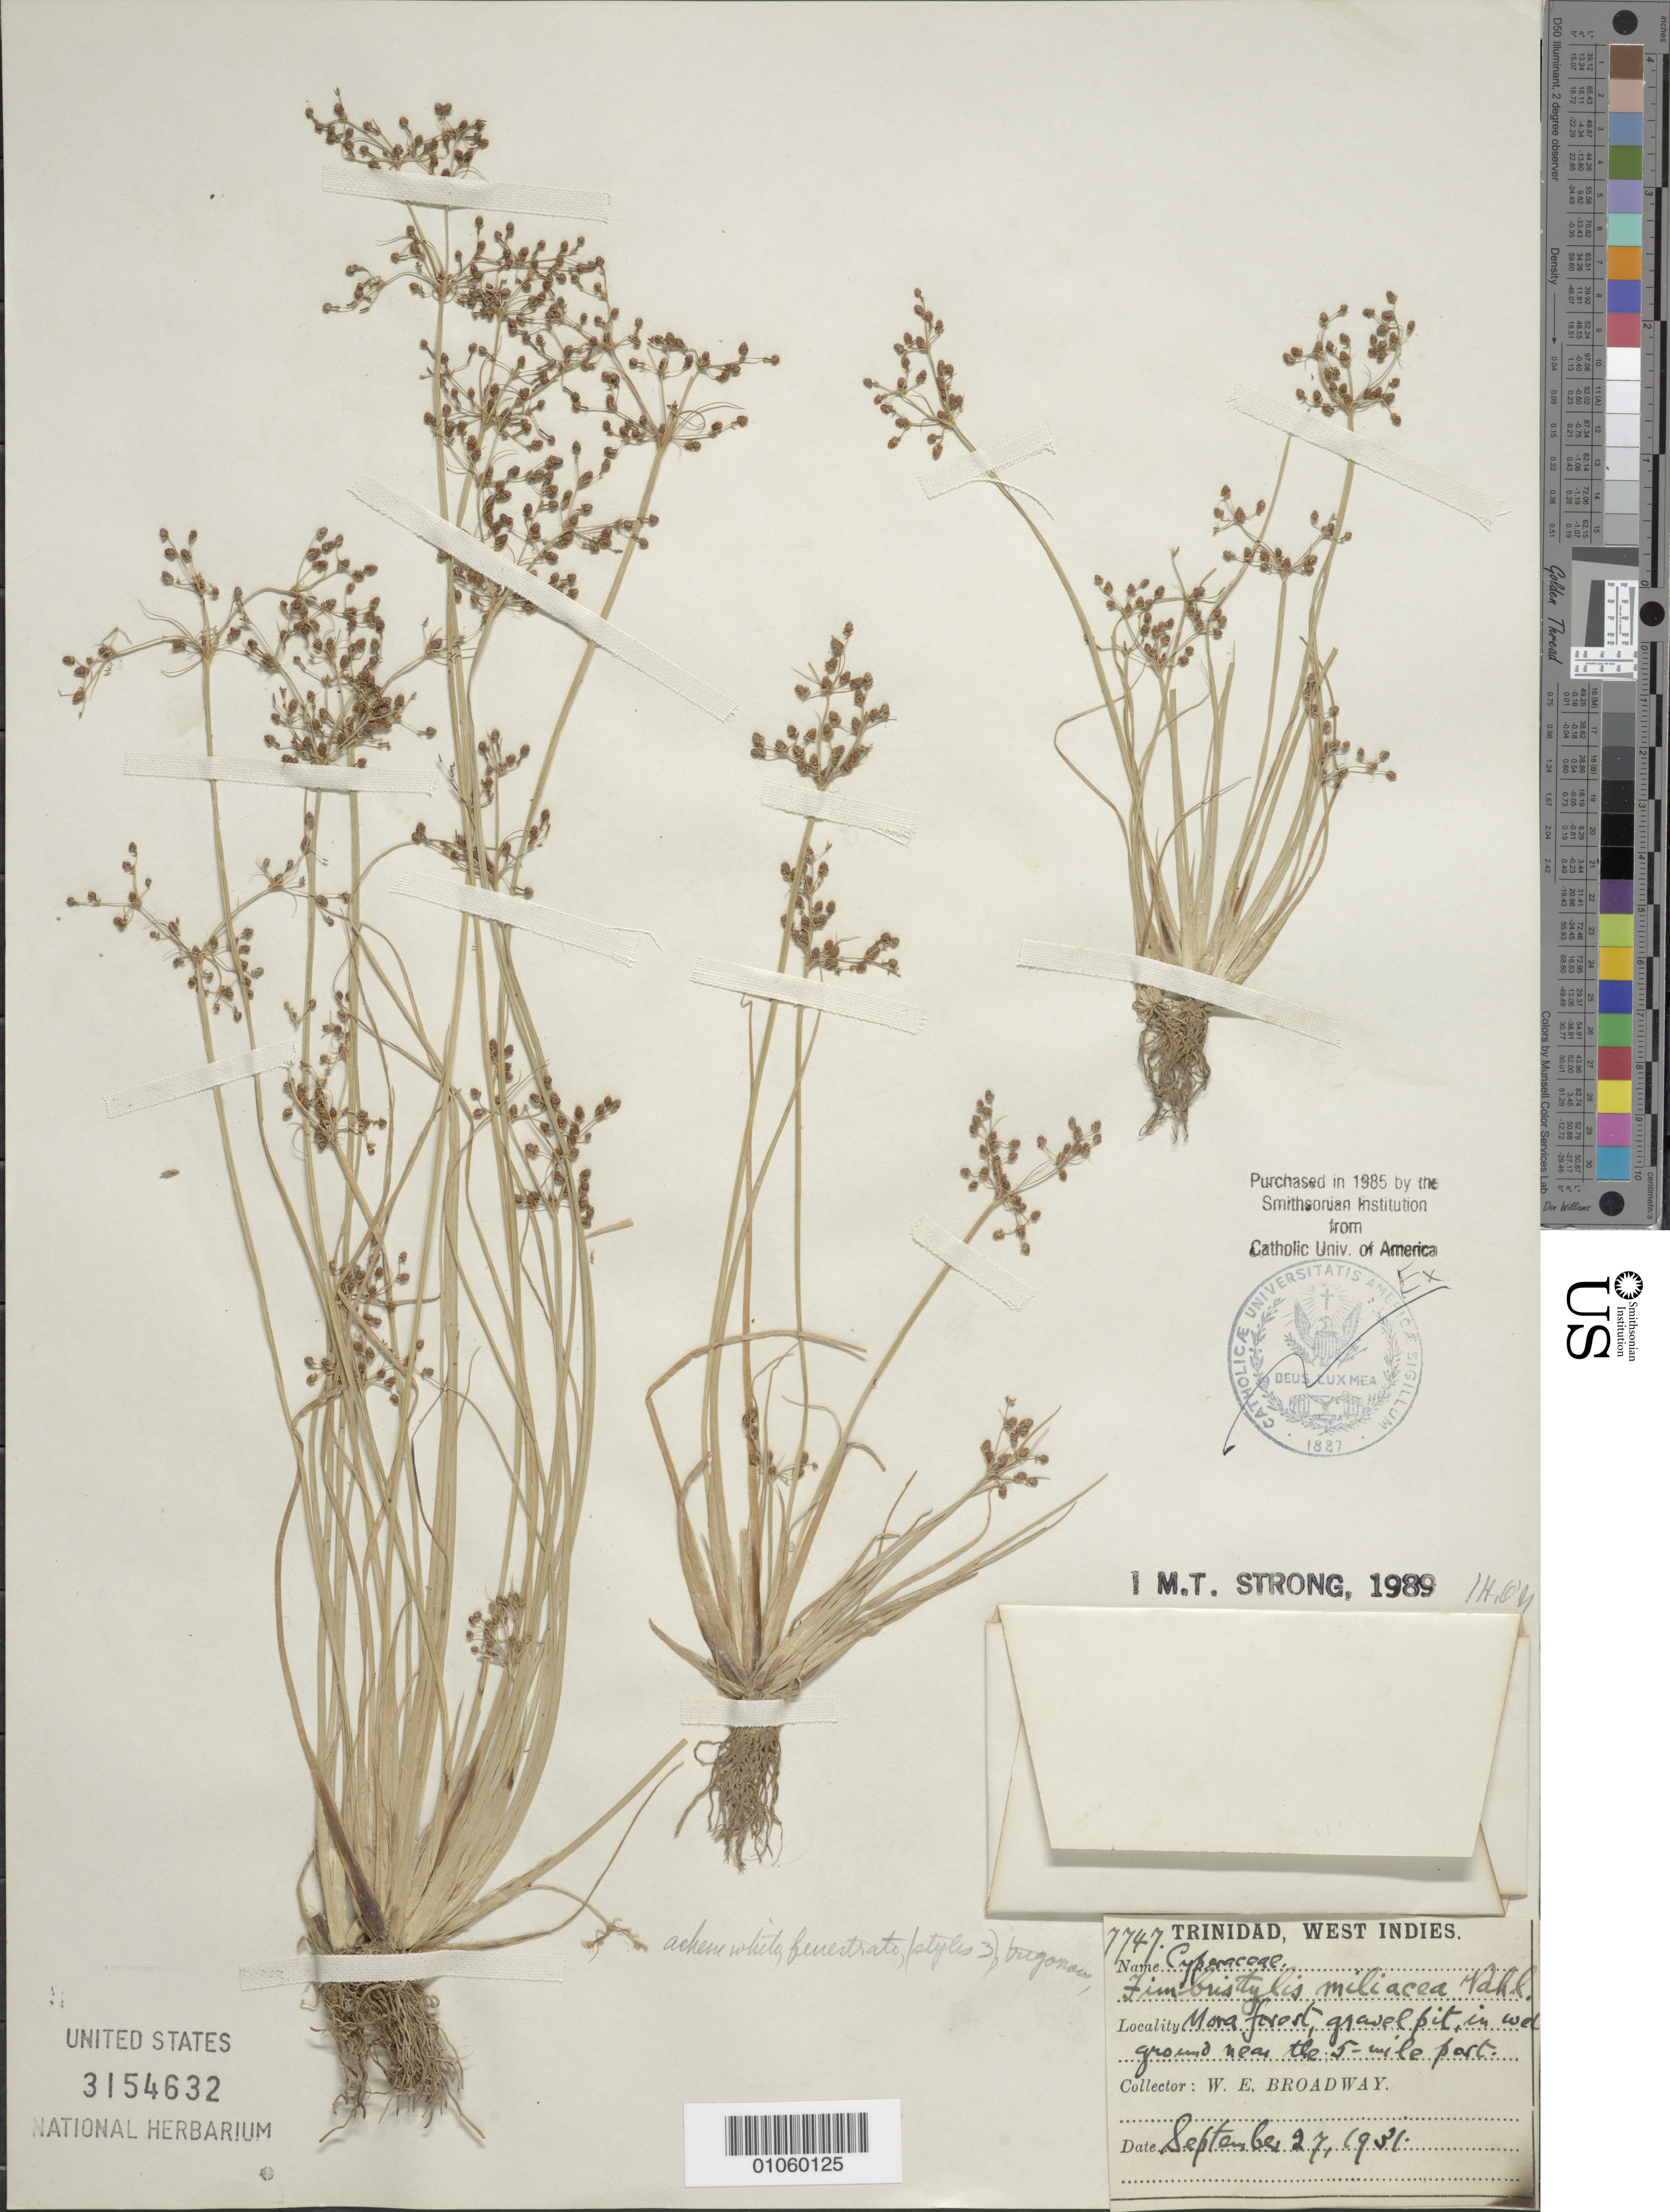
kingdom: Plantae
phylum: Tracheophyta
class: Liliopsida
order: Poales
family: Cyperaceae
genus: Fimbristylis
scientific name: Fimbristylis littoralis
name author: Gaudich.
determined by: Strong, M. T., (US), Smithsonian Institution - National Museum of Natural History (UNITED STATES)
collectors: W. E. Broadway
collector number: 7747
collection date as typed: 27 Sep 1931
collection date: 1931-09-27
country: Trinidad and Tobago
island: Trinidad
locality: Mora forest, near the 5-mile post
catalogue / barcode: US 3154632